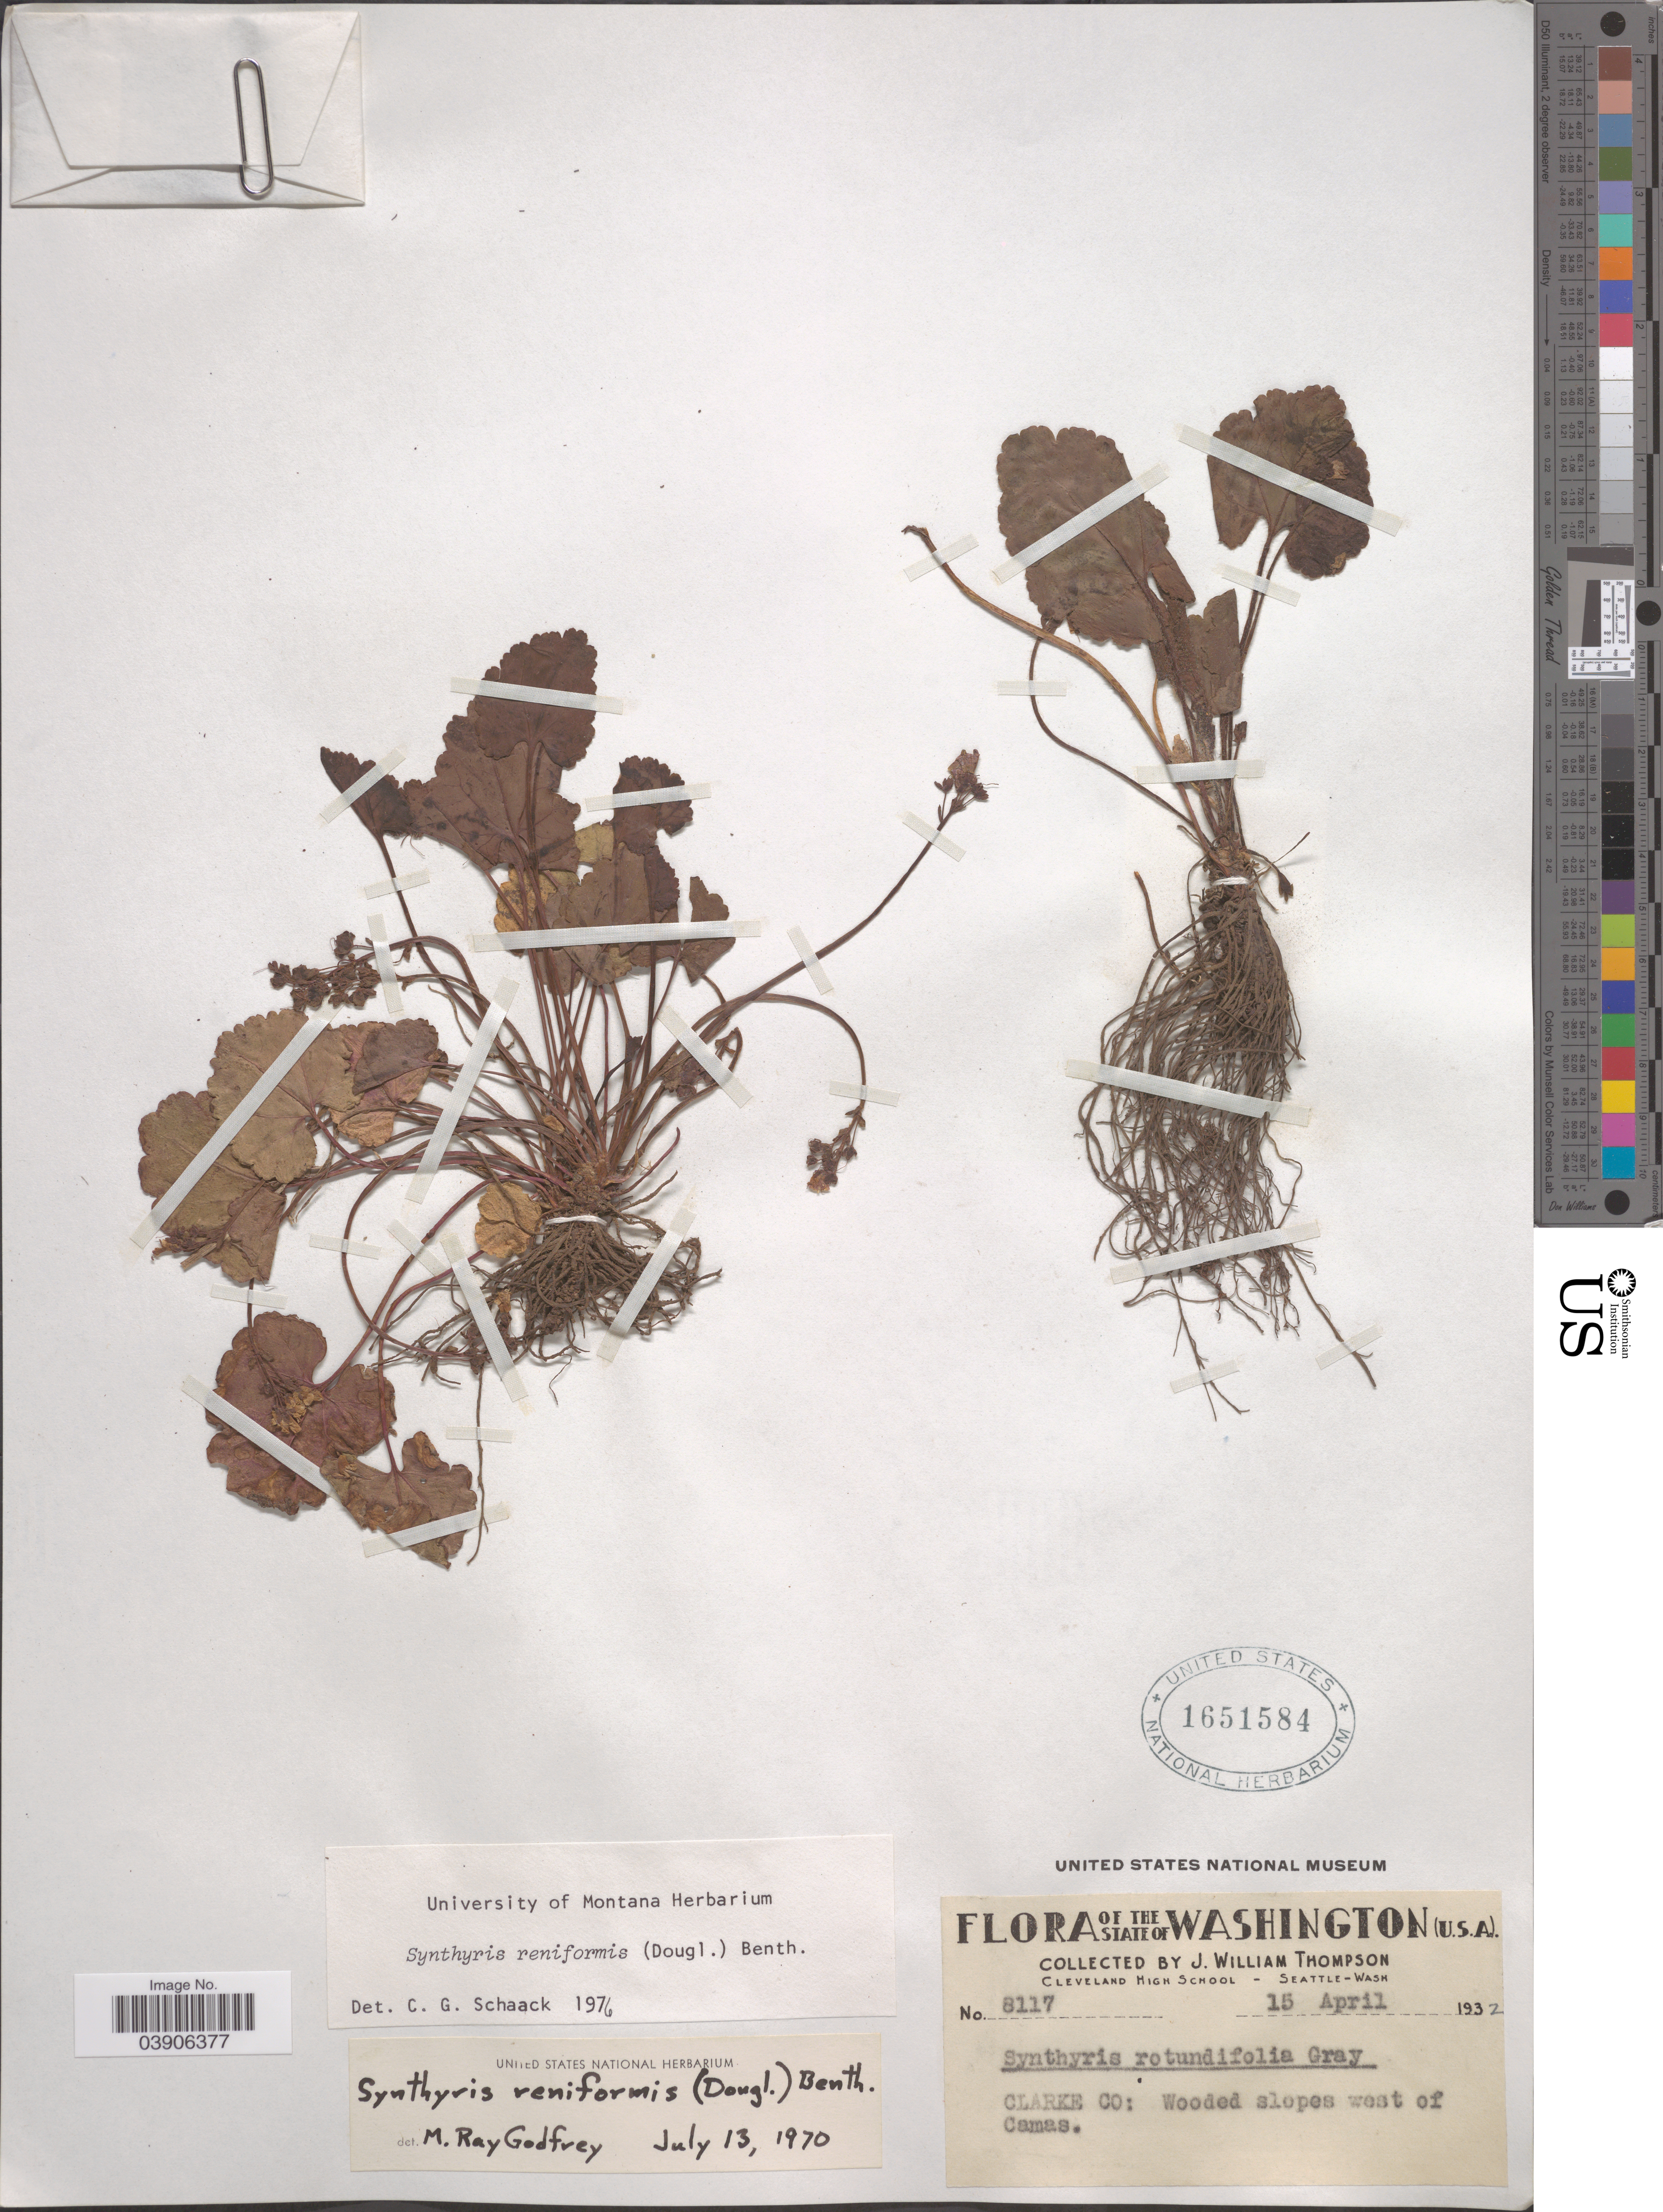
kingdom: Plantae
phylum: Tracheophyta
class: Magnoliopsida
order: Lamiales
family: Plantaginaceae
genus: Synthyris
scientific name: Synthyris reniformis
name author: Benth.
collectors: J. W. Thompson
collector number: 8117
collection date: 1932-04-15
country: United States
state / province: Washington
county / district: Clark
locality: Clarke Co: Wooded slopes west of Camas.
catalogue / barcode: US 1651584